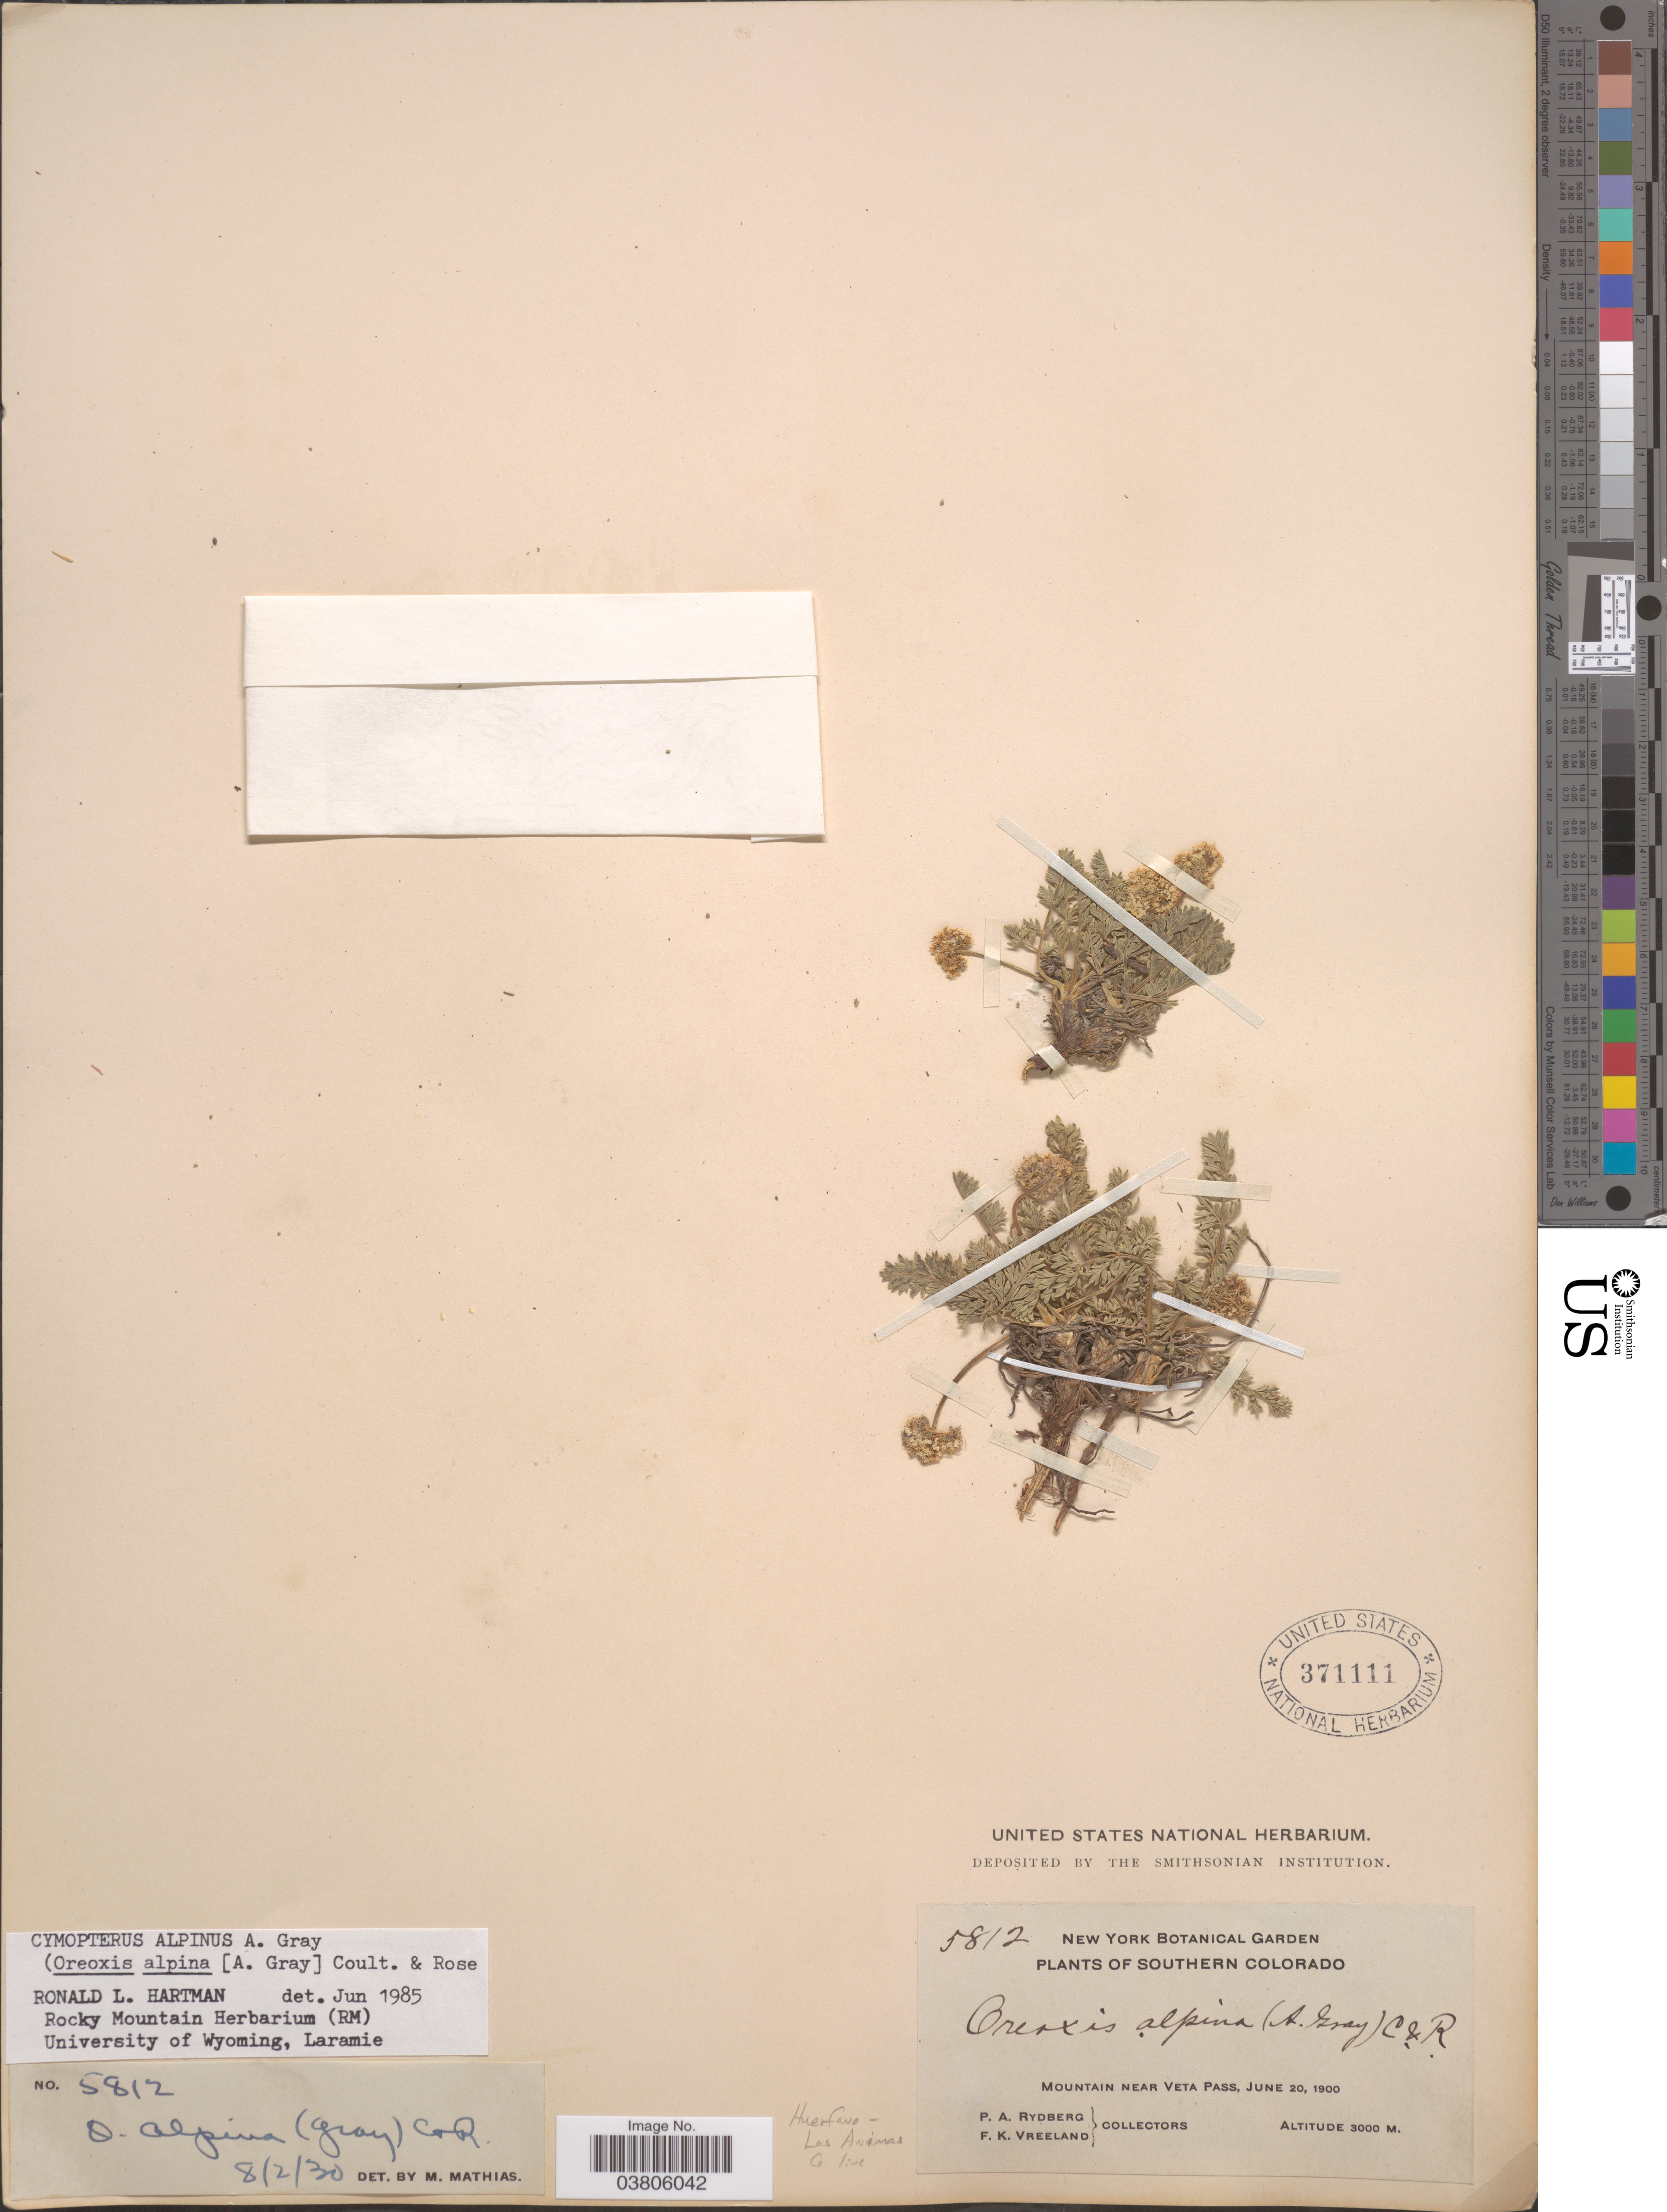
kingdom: Plantae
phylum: Tracheophyta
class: Magnoliopsida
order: Apiales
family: Apiaceae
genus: Cymopterus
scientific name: Cymopterus alpinus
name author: A. Gray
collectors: P. A. Rydberg & F. Vreeland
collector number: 5812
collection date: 1900-06-20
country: United States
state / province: Colorado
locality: Southern Colorado. Mountain near Veta Pass. Huerfano-Las Animas Co. line.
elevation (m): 3000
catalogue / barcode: US 371111